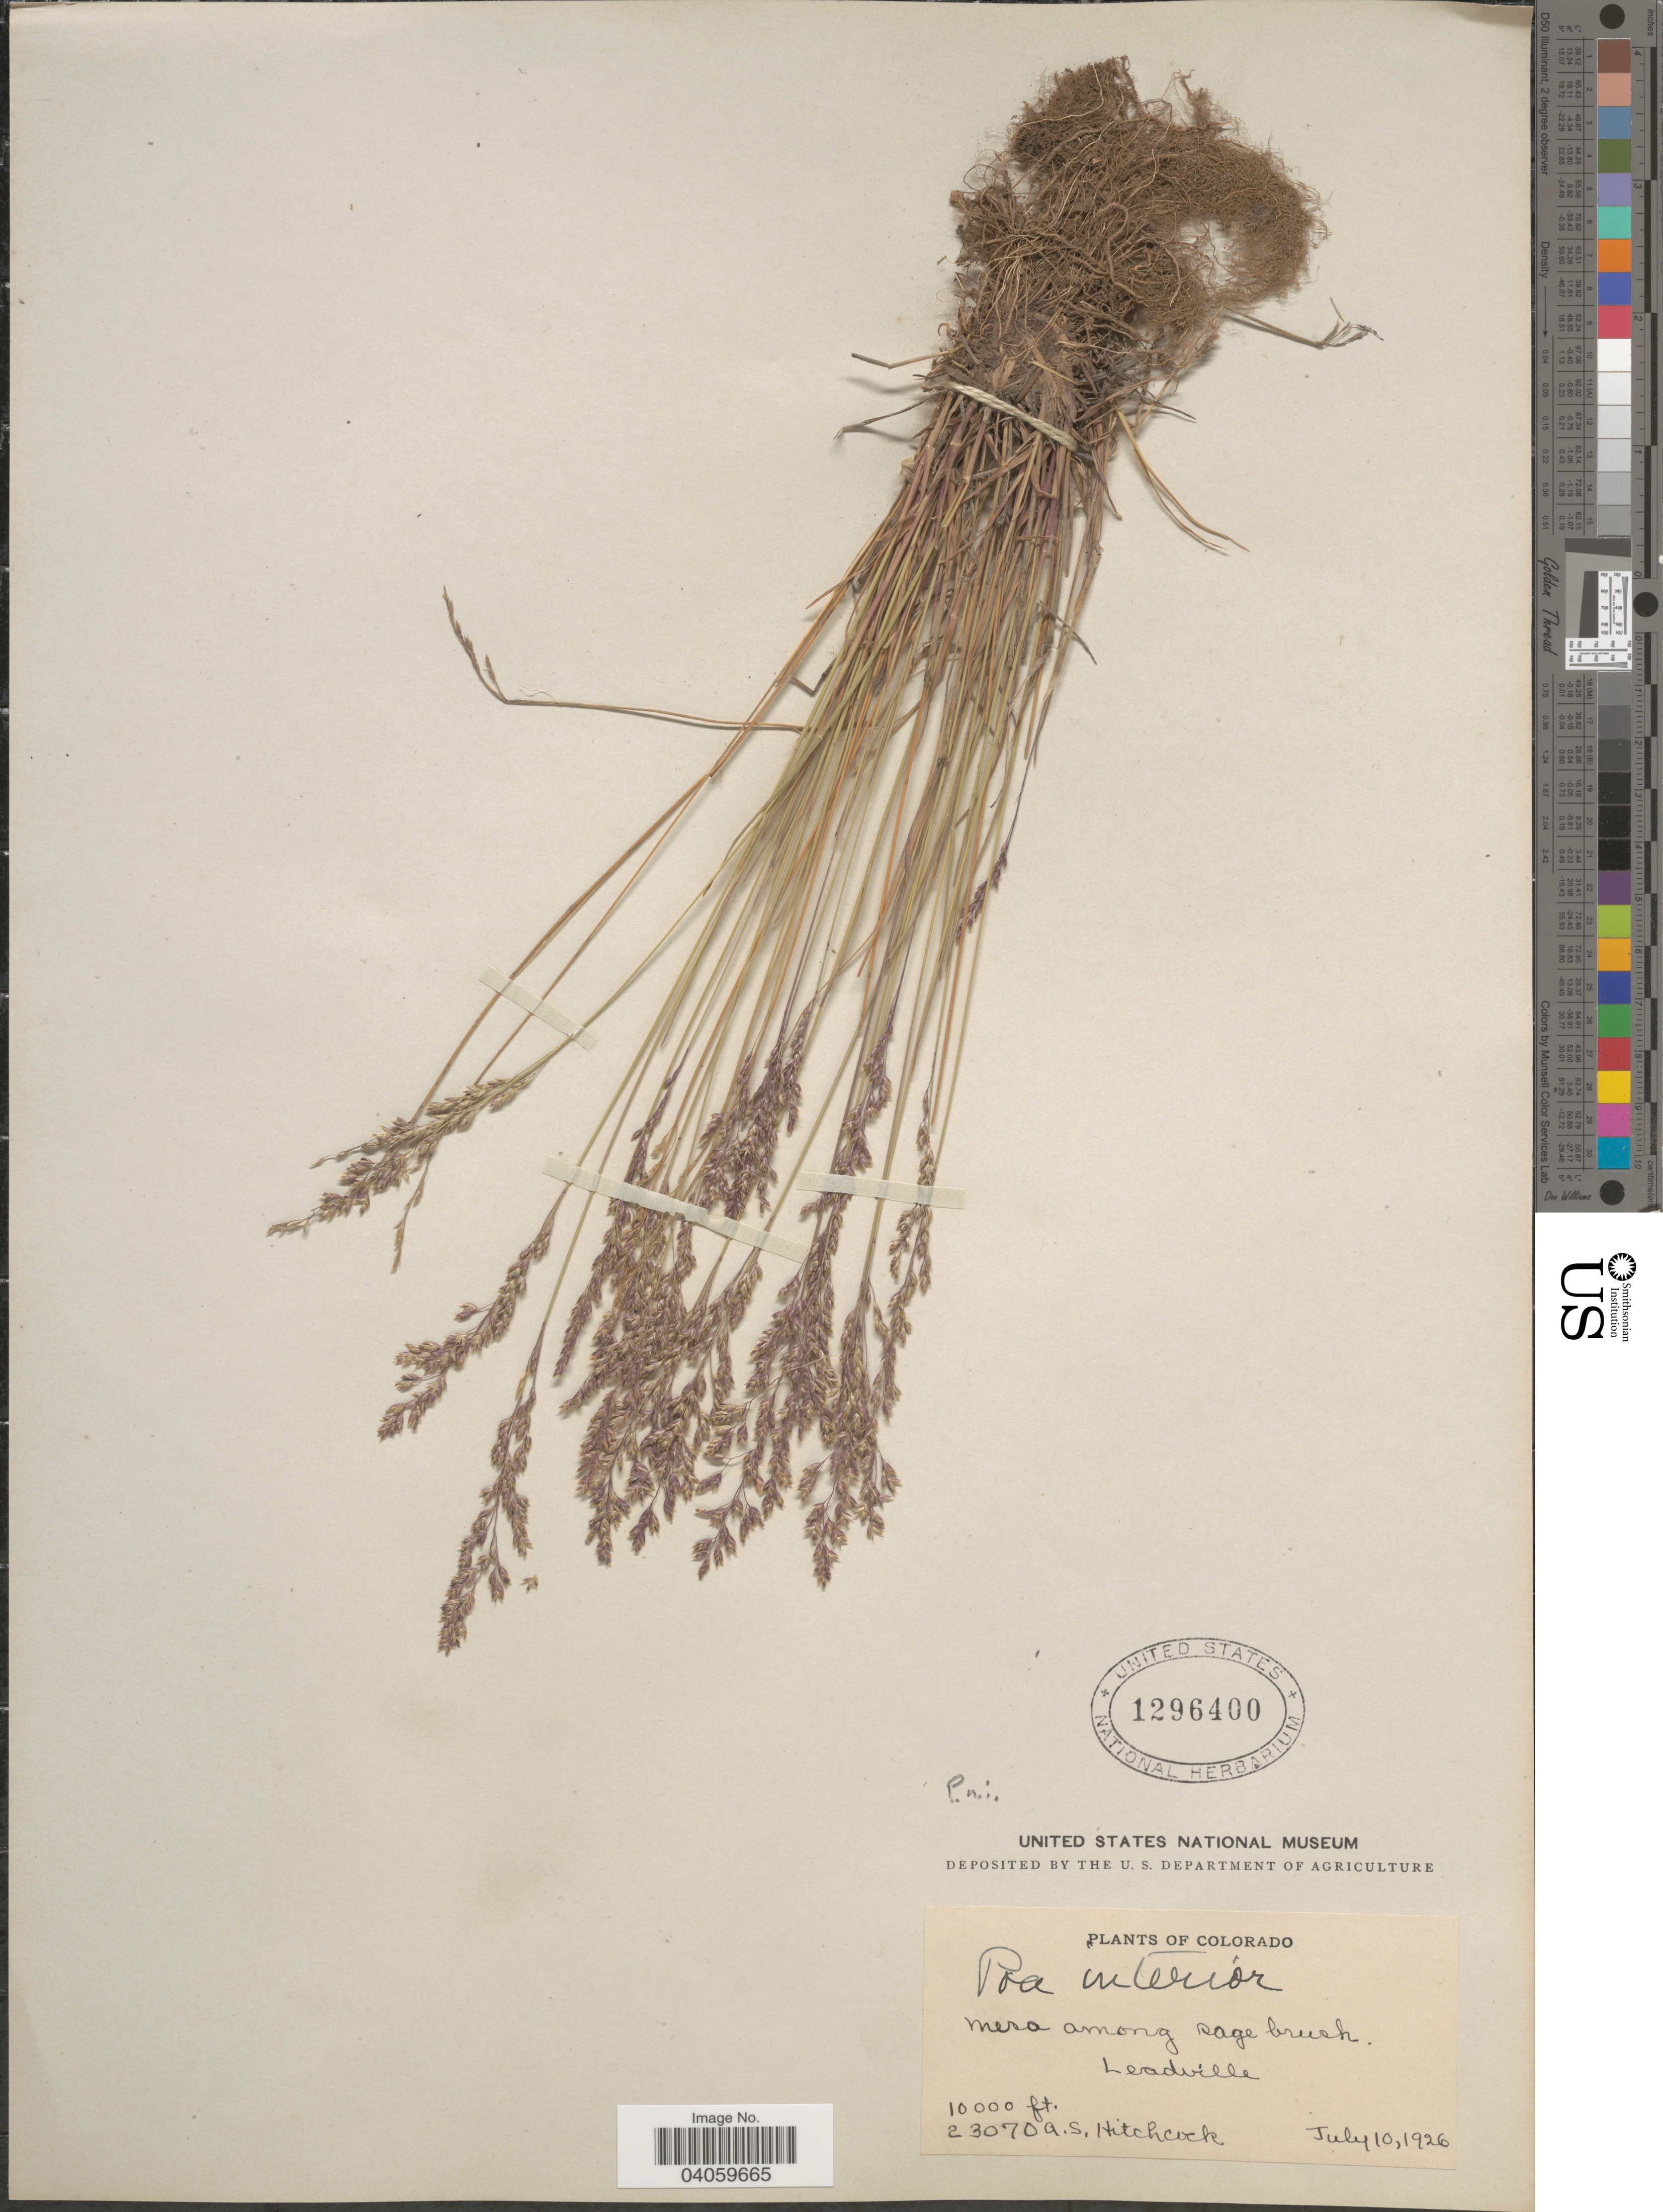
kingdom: Plantae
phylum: Tracheophyta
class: Liliopsida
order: Poales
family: Poaceae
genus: Poa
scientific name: Poa interior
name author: Rydb.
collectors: A. S. Hitchcock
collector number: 23070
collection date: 1926-07-10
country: United States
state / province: Colorado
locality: Leadville.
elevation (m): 3048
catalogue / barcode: US 1296400